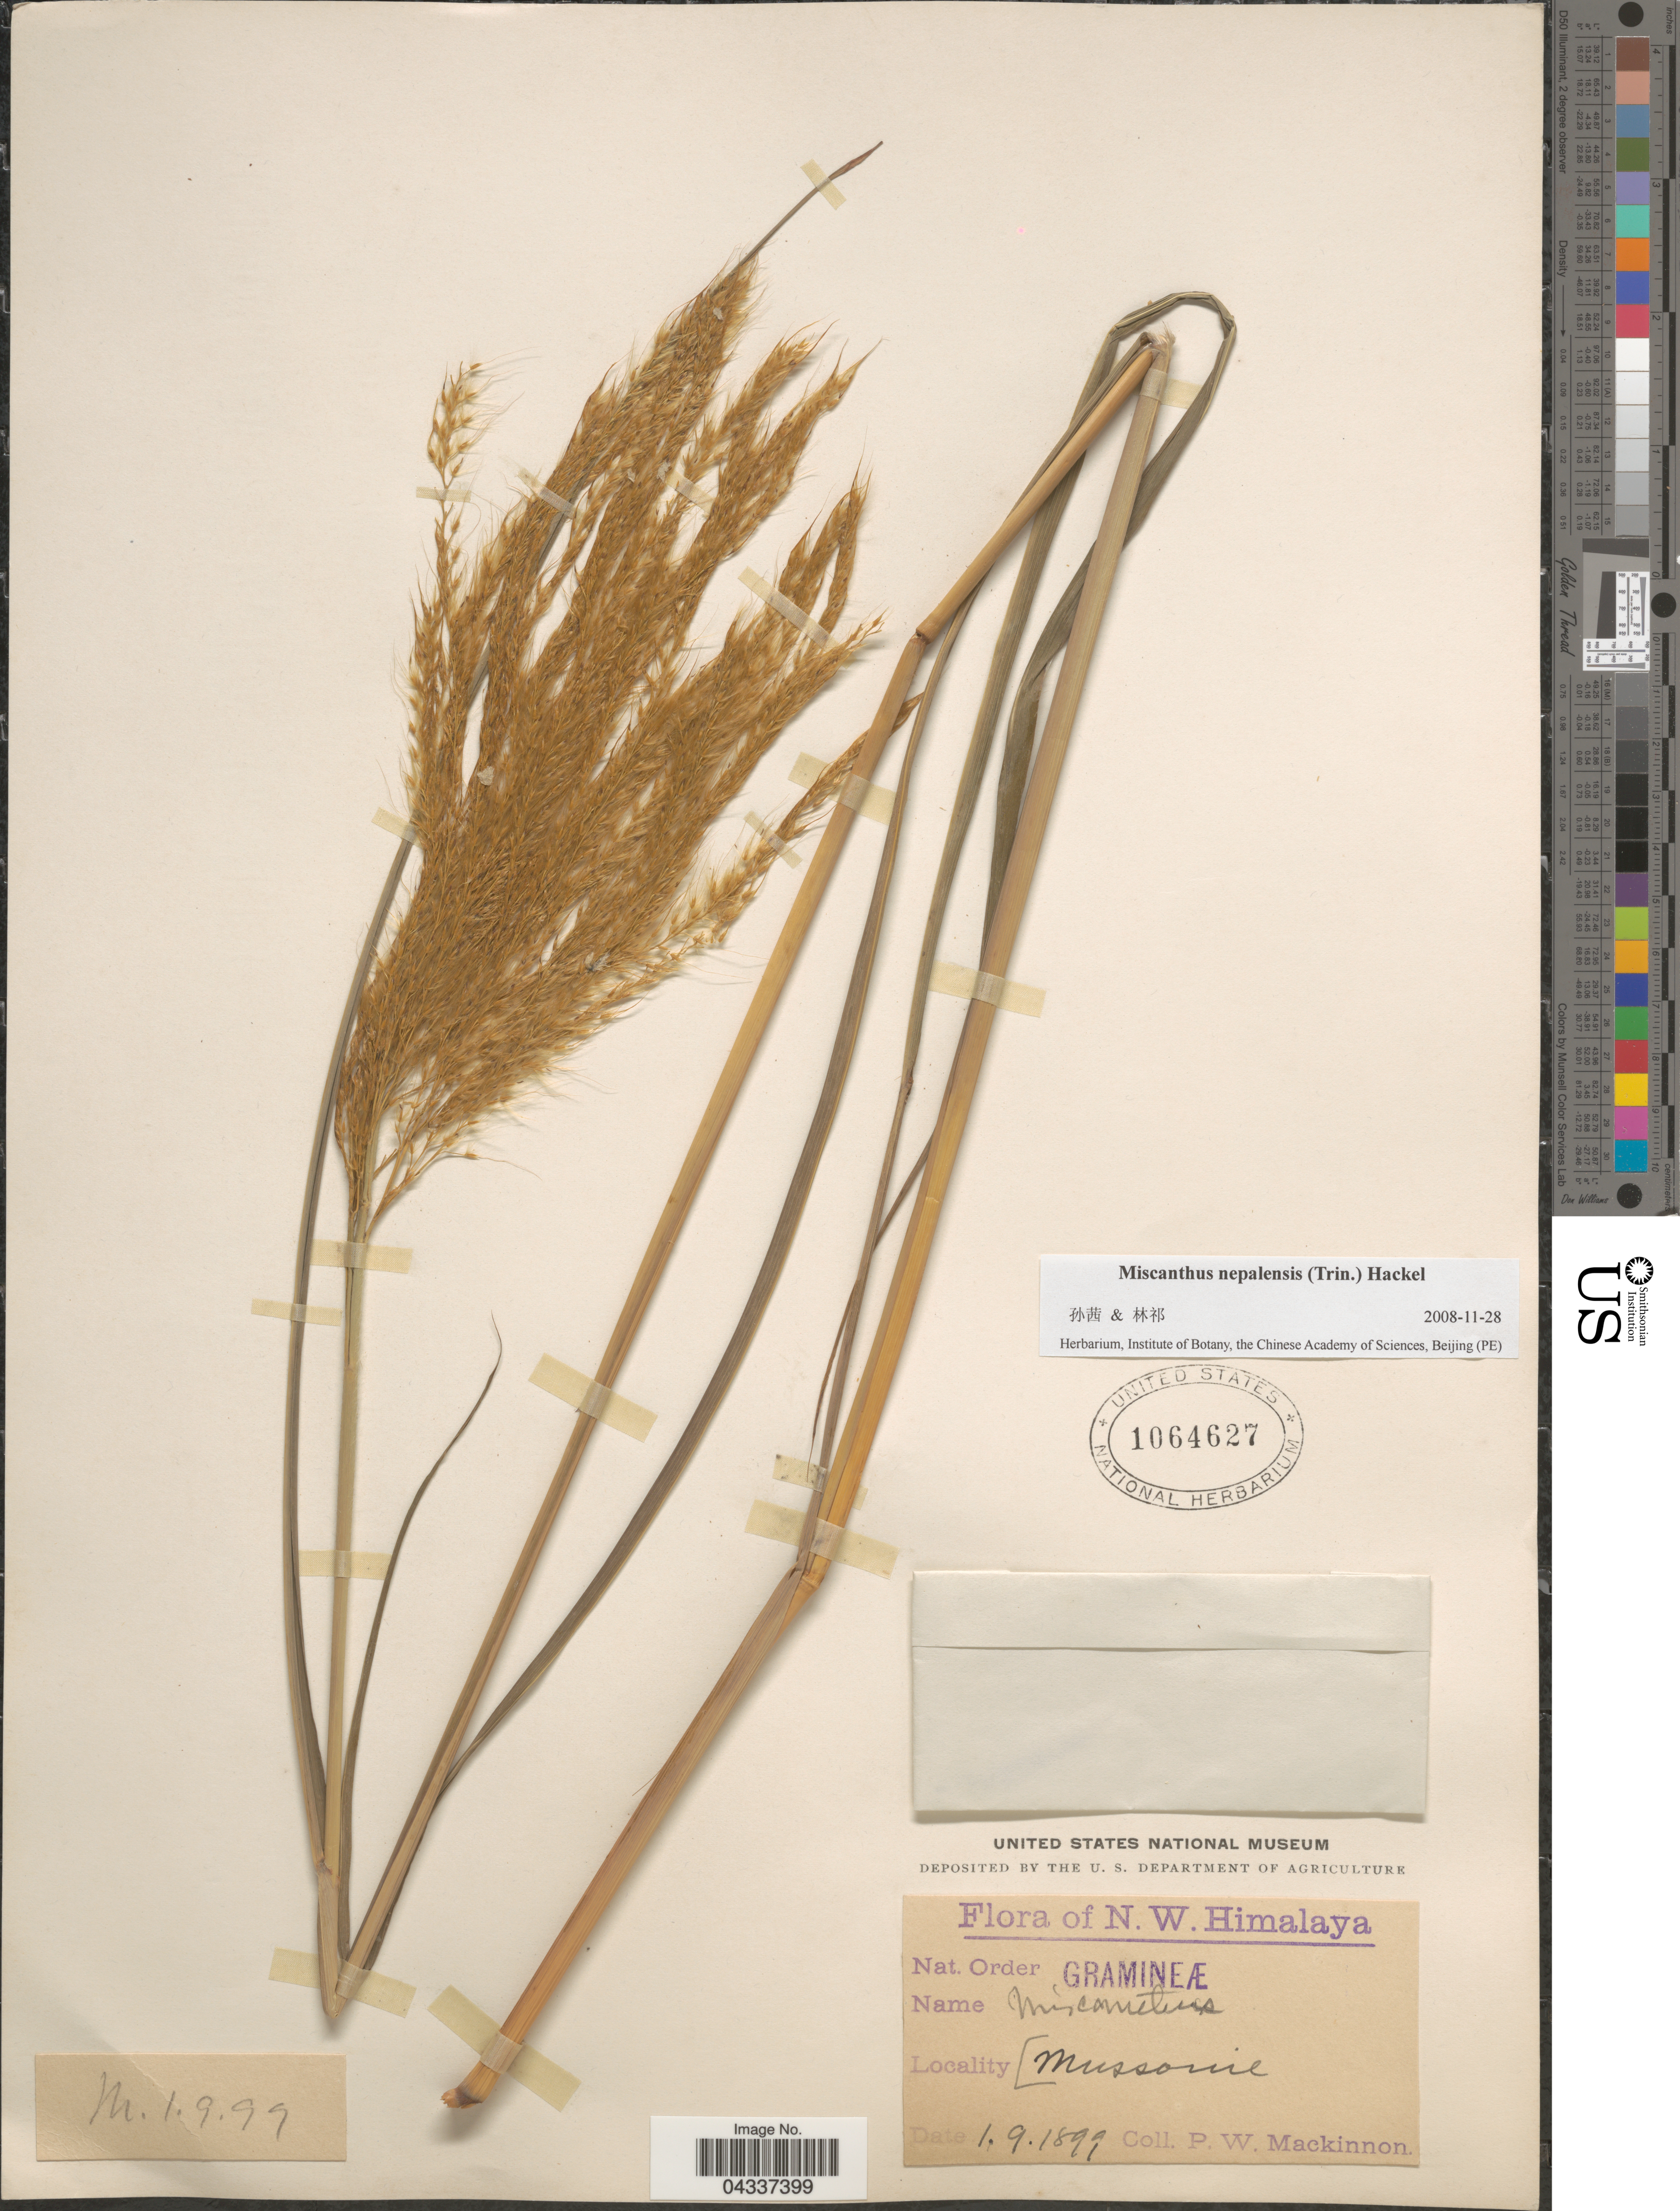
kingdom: Plantae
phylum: Tracheophyta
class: Liliopsida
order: Poales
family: Poaceae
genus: Miscanthus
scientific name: Miscanthus nepalensis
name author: (Trin.) Hack.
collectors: P. Mackinnon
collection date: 1899-09-01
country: India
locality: N.W. Himalaya. Mussoorie.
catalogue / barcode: US 1064627